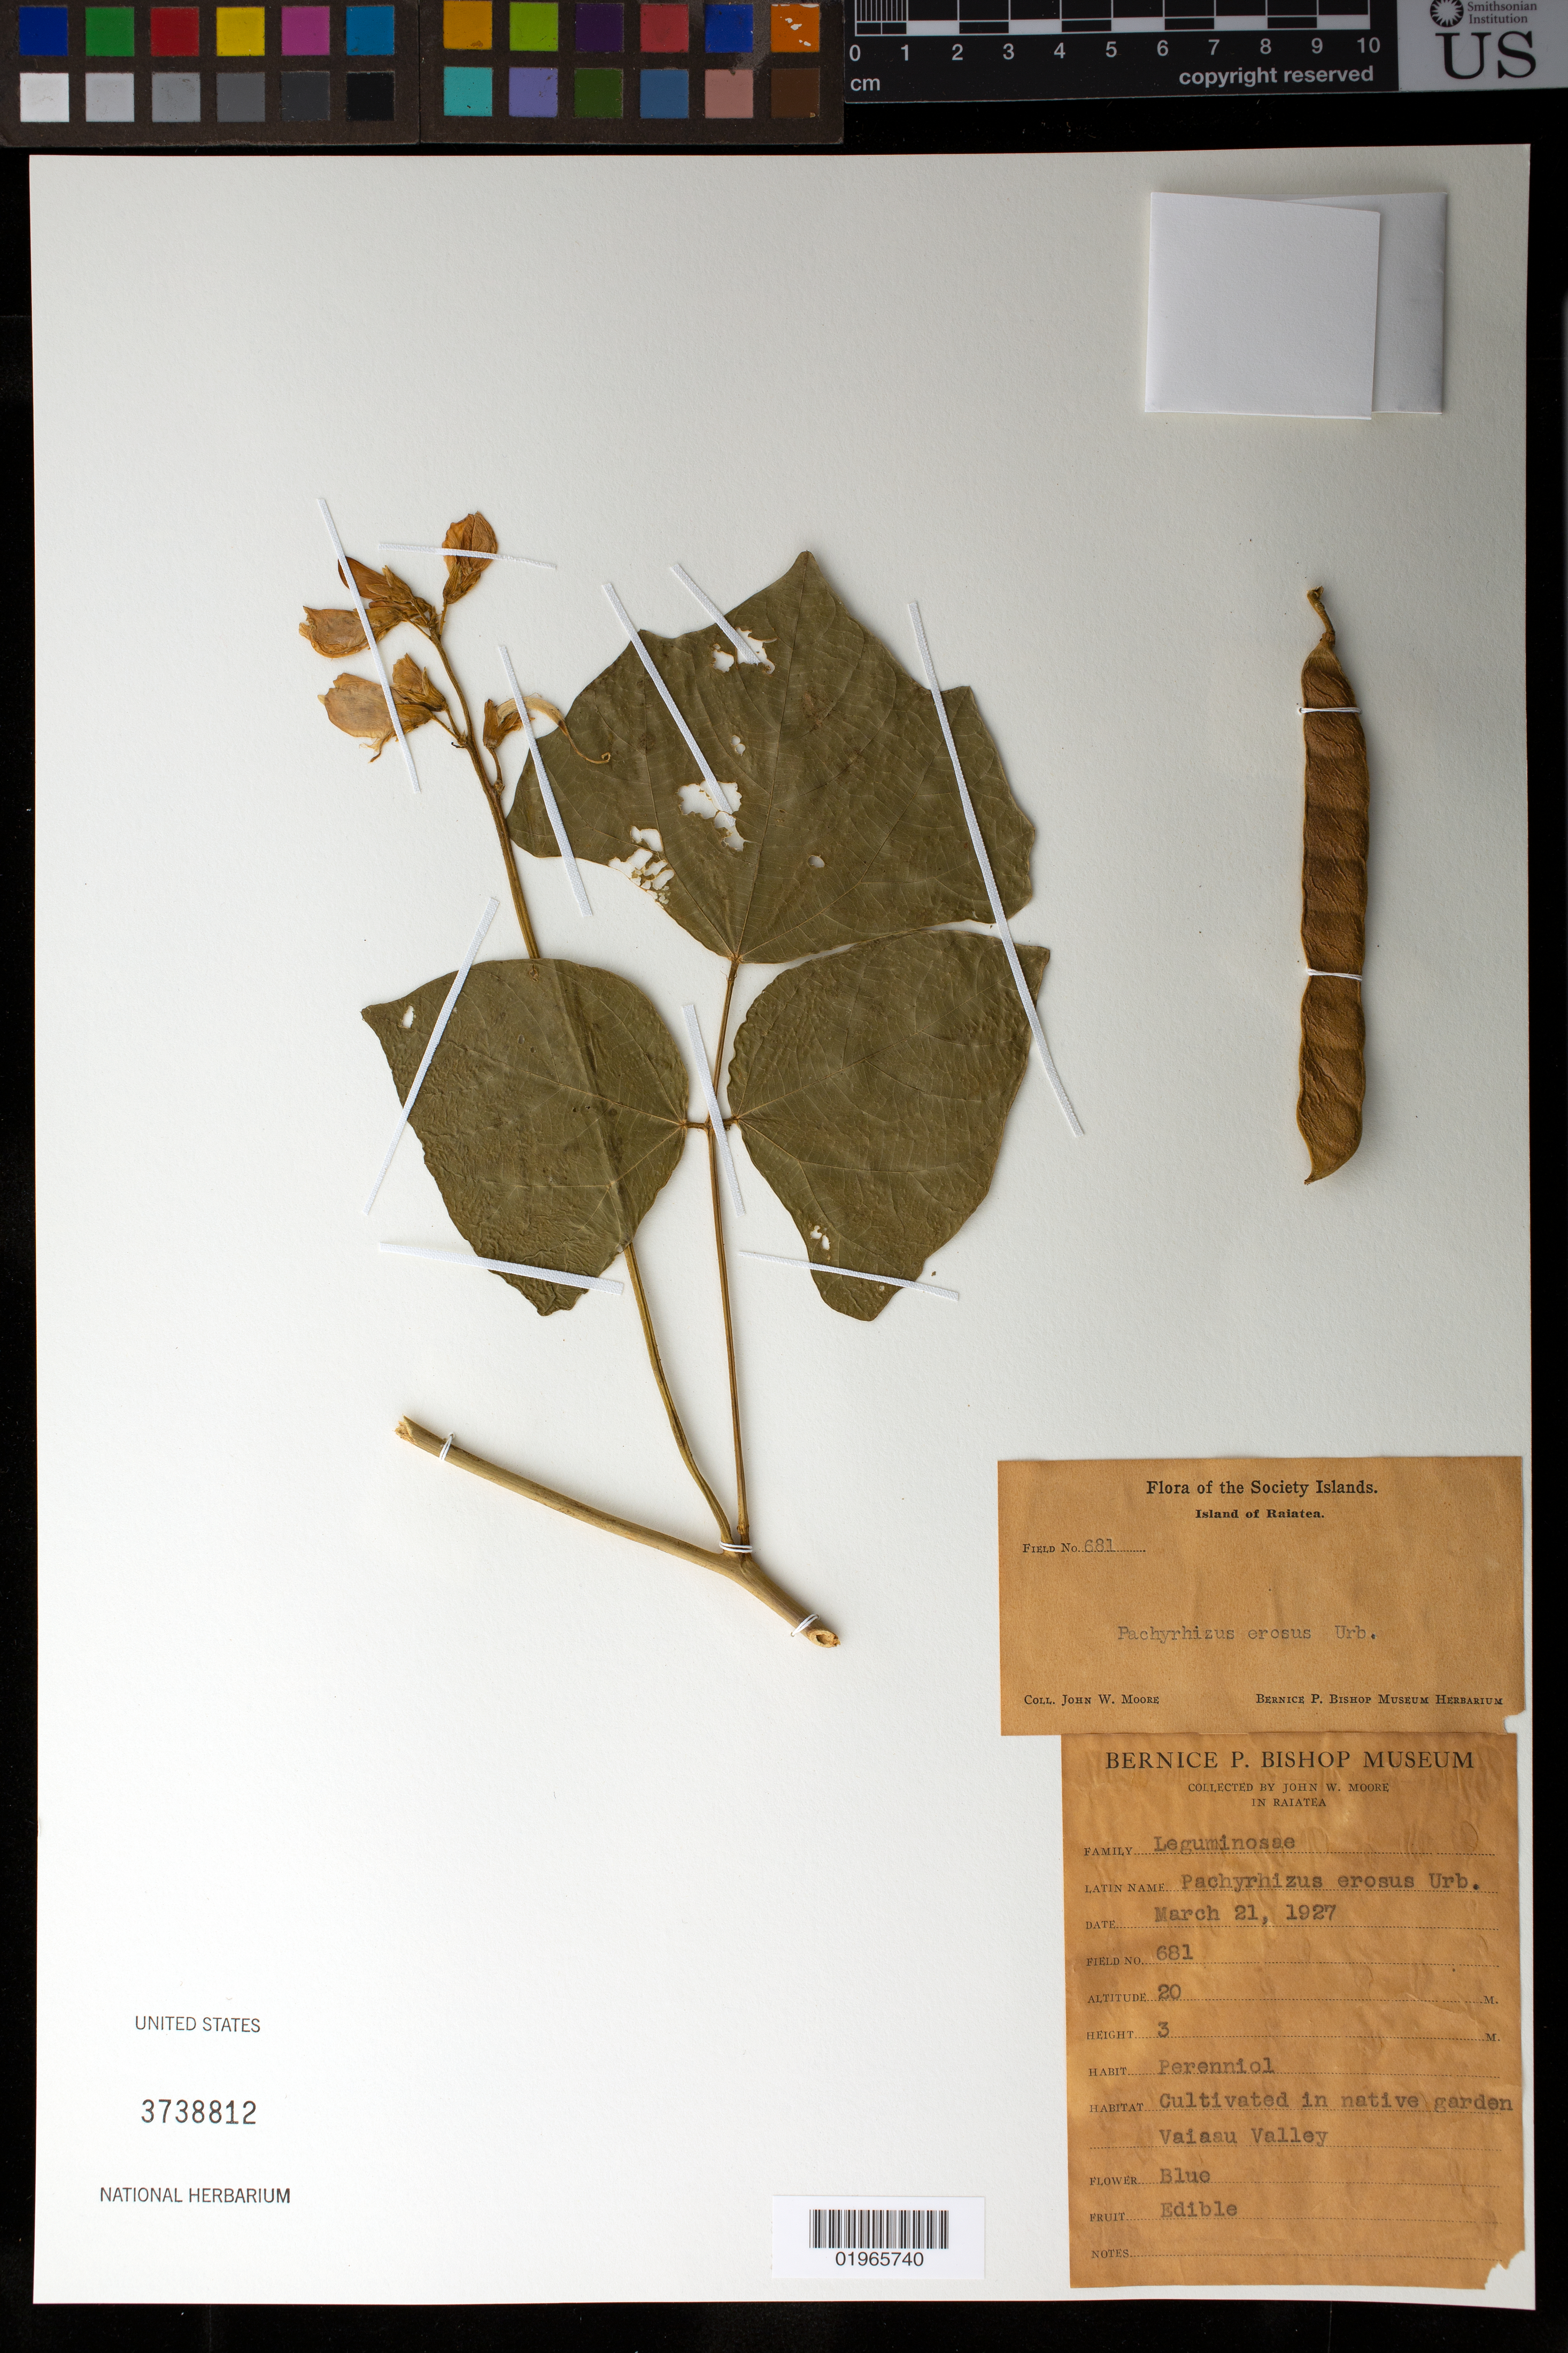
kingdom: Plantae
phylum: Tracheophyta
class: Magnoliopsida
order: Fabales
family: Fabaceae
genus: Pachyrhizus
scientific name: Pachyrhizus erosus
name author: (L.) Urb.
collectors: J. Moore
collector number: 681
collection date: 1927-03-21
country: French Polynesia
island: Raiatea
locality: The Society Islands, Island of Raiatae, Cultivated in native garden in Vaiaau Valley.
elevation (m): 20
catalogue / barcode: US 3738812